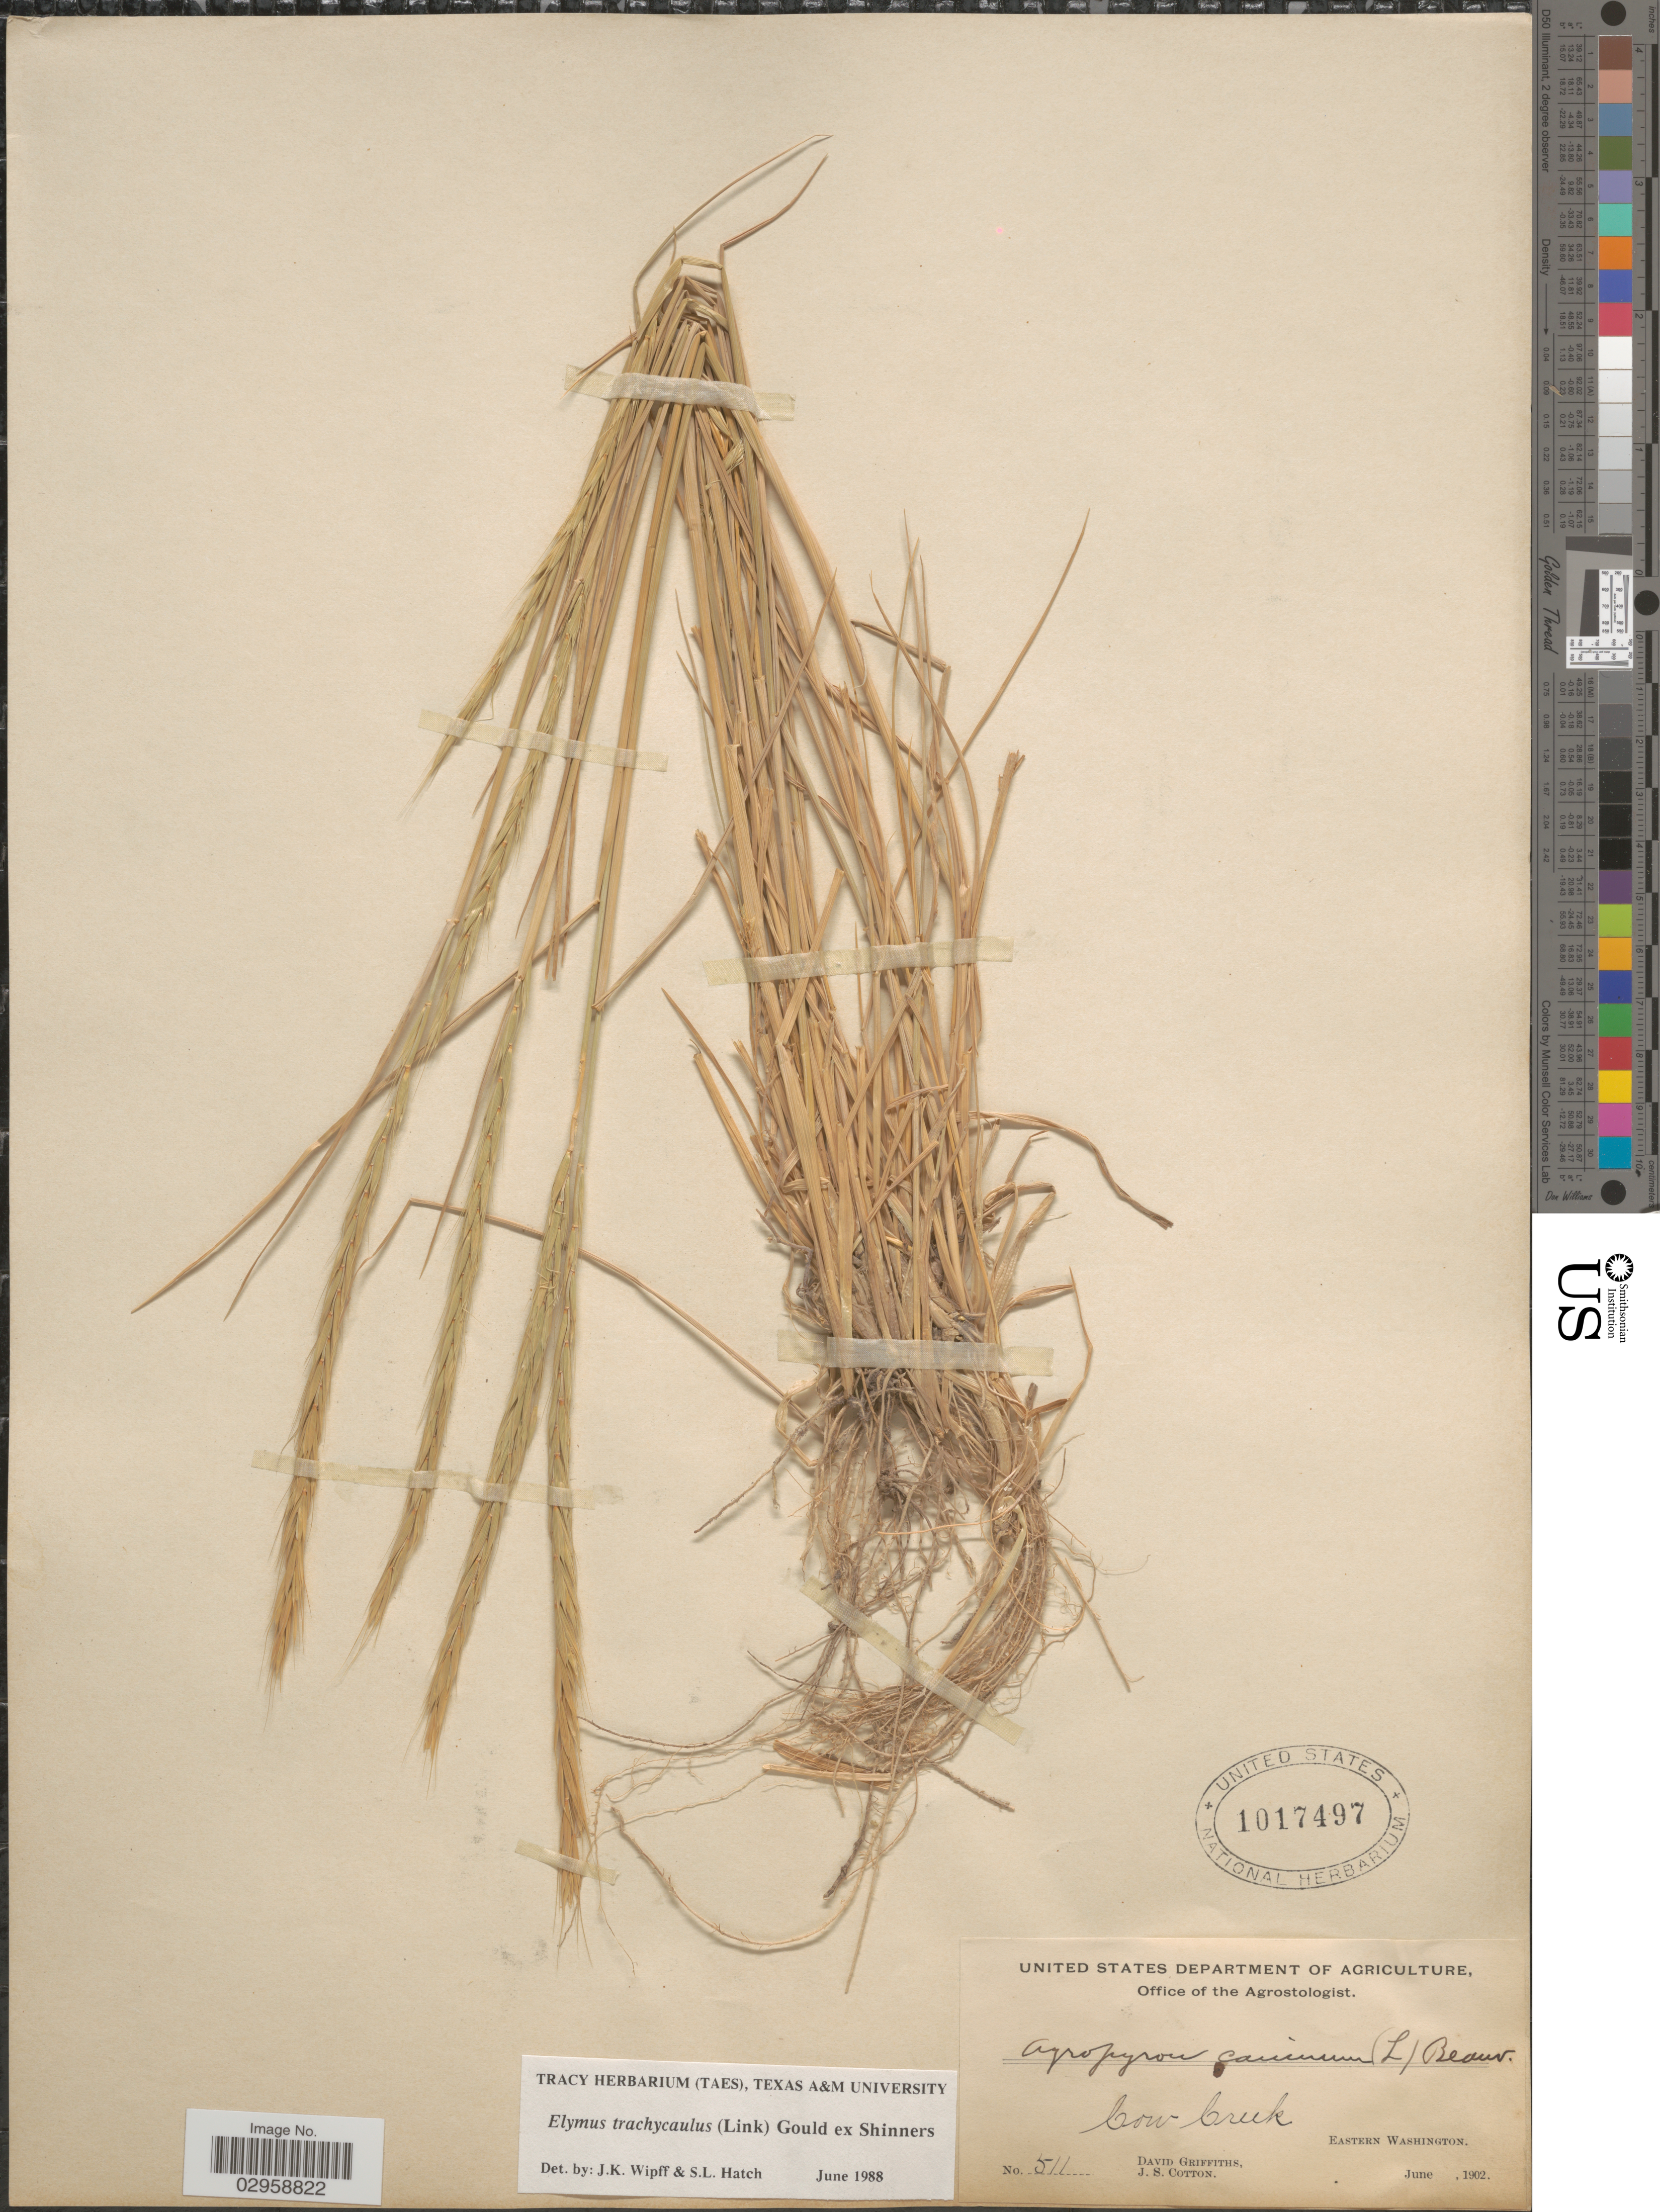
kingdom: Plantae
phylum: Tracheophyta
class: Liliopsida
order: Poales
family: Poaceae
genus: Elymus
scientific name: Elymus trachycaulus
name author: (Link) Gould ex Shinners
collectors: D. Griffiths & J. S. Cotton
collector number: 511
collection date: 1902-06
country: United States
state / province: Washington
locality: Cow Creek. Eastern Washington.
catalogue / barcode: US 1017497